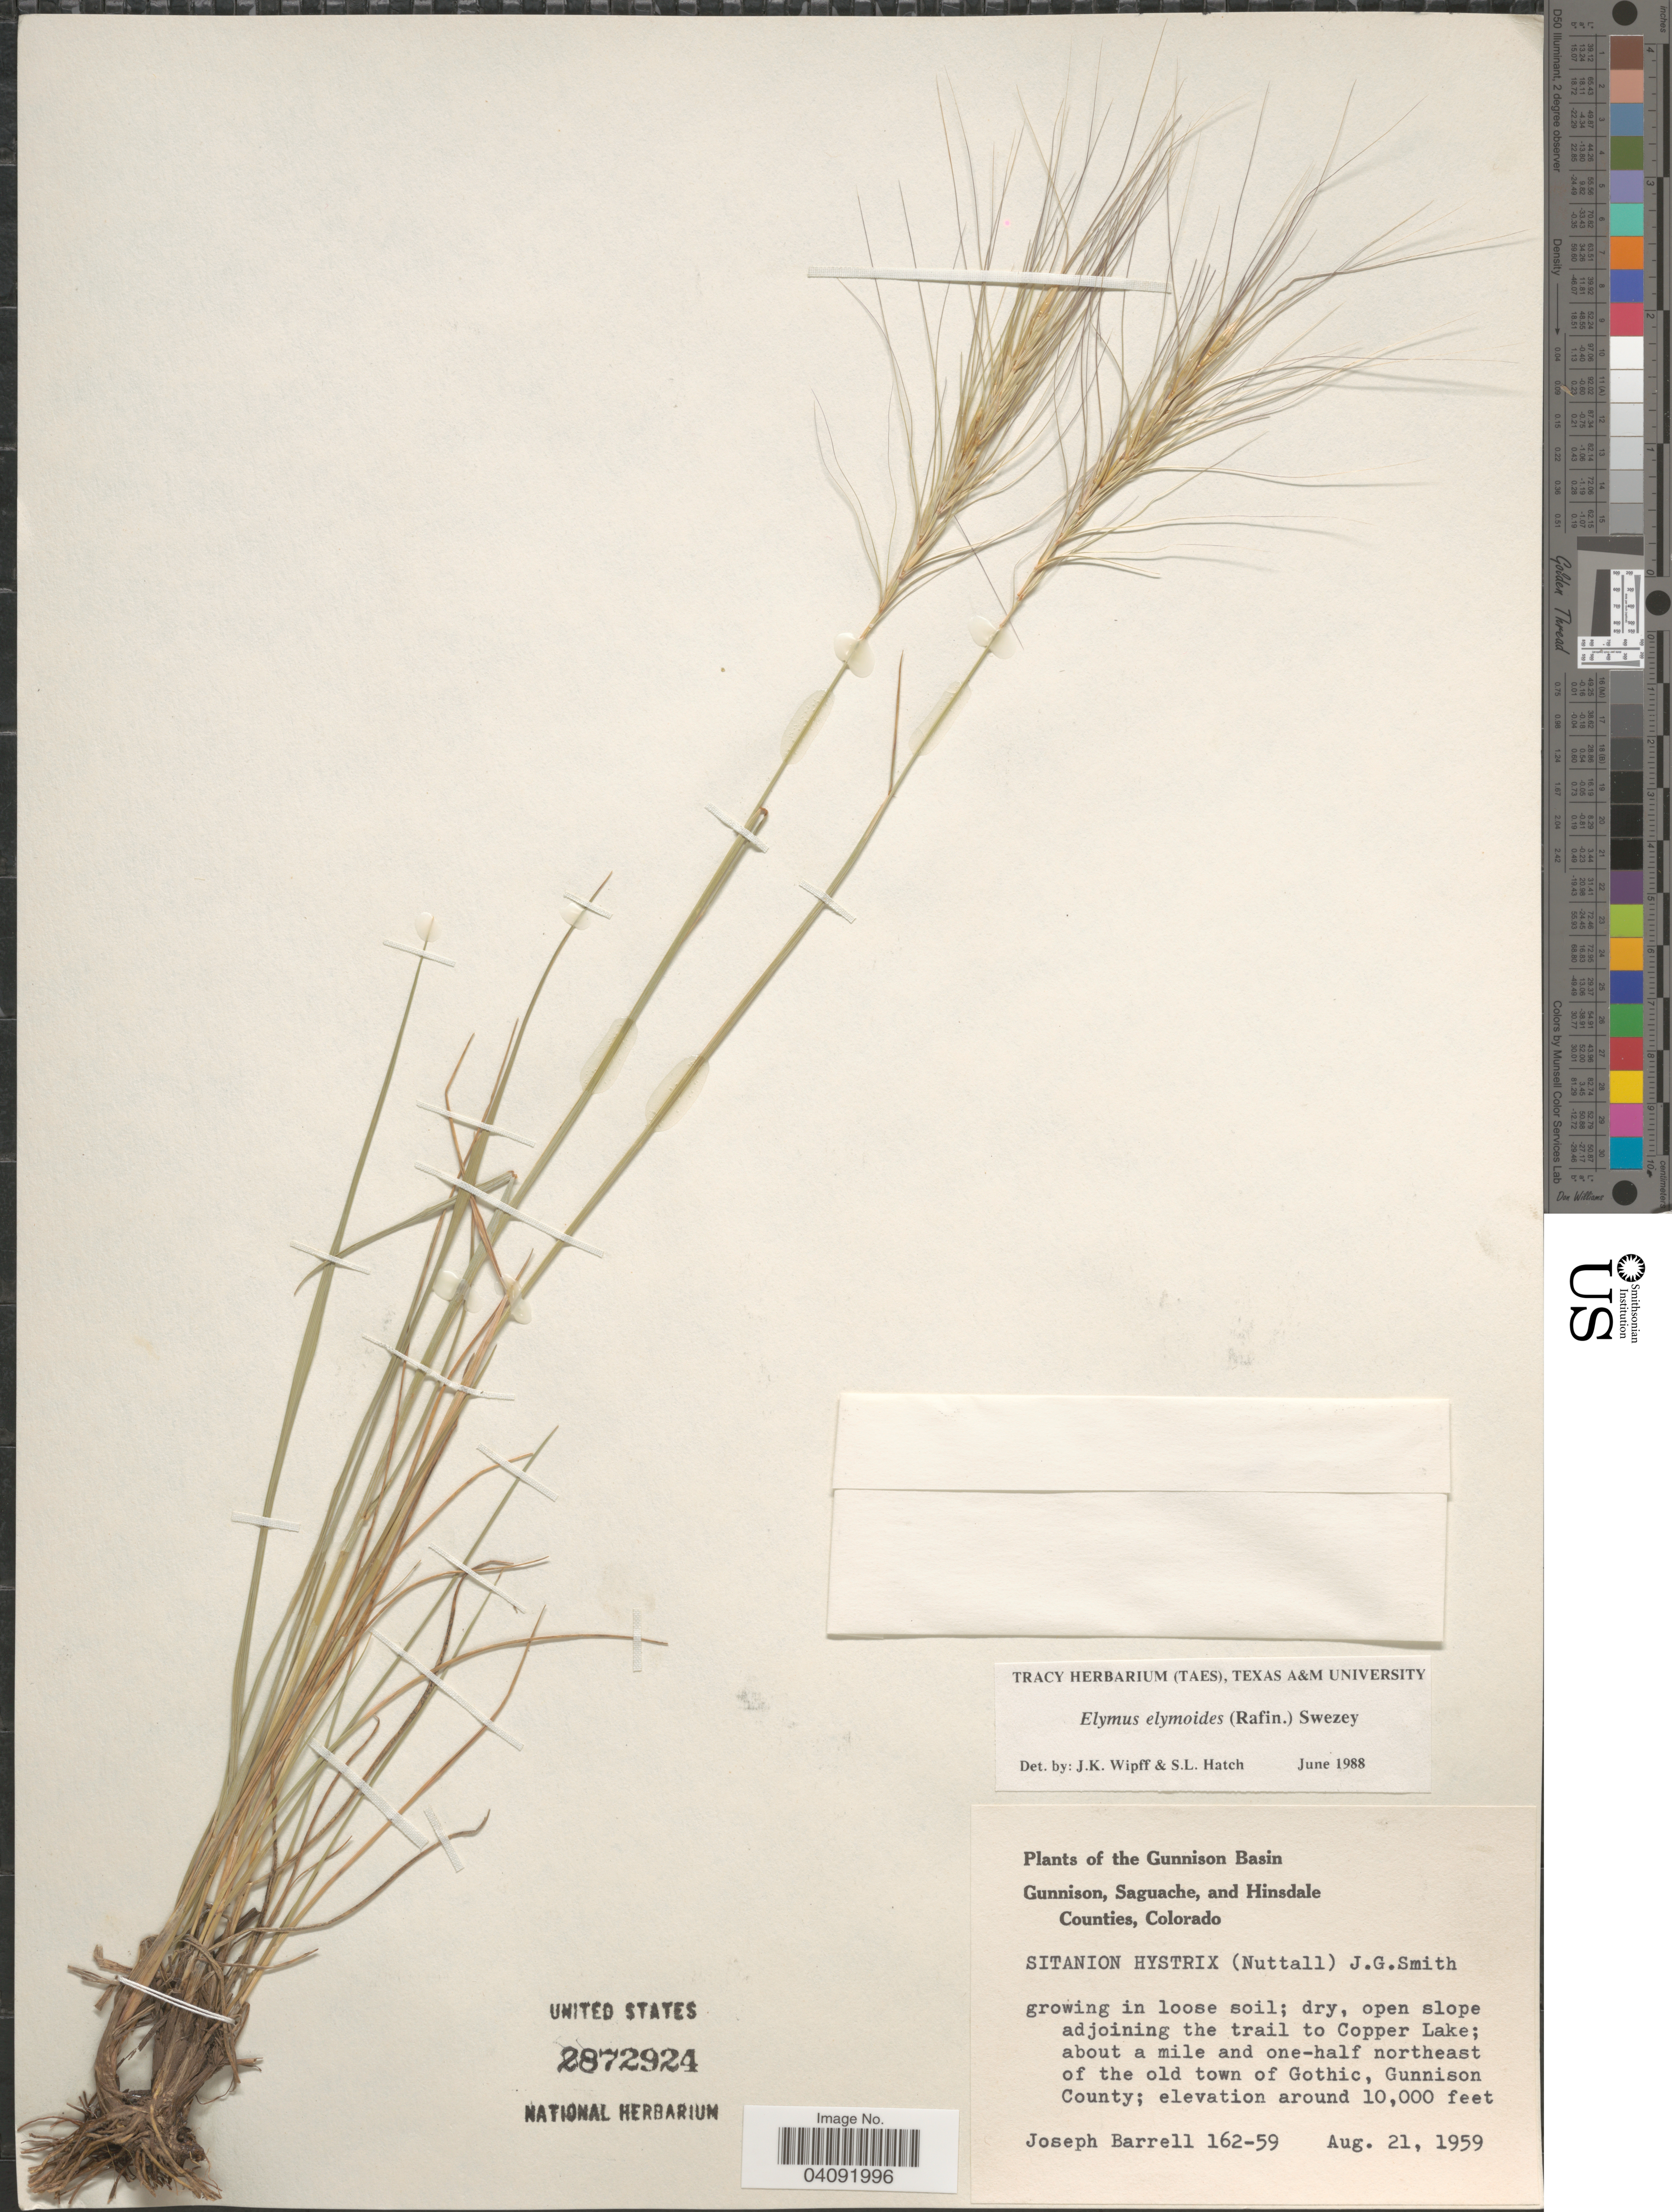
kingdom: Plantae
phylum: Tracheophyta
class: Liliopsida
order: Poales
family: Poaceae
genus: Elymus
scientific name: Elymus elymoides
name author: (Raf.) Swezey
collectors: J. Barrell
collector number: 162-59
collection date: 1959-08-21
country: United States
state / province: Colorado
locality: Gunnison Basin. In loose soil; dry, open slope adjoining the trail to Copper Lake; about a mile and one-half northeast of the old town of Gothic, Gunnison County.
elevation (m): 3048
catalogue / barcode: US 2872924